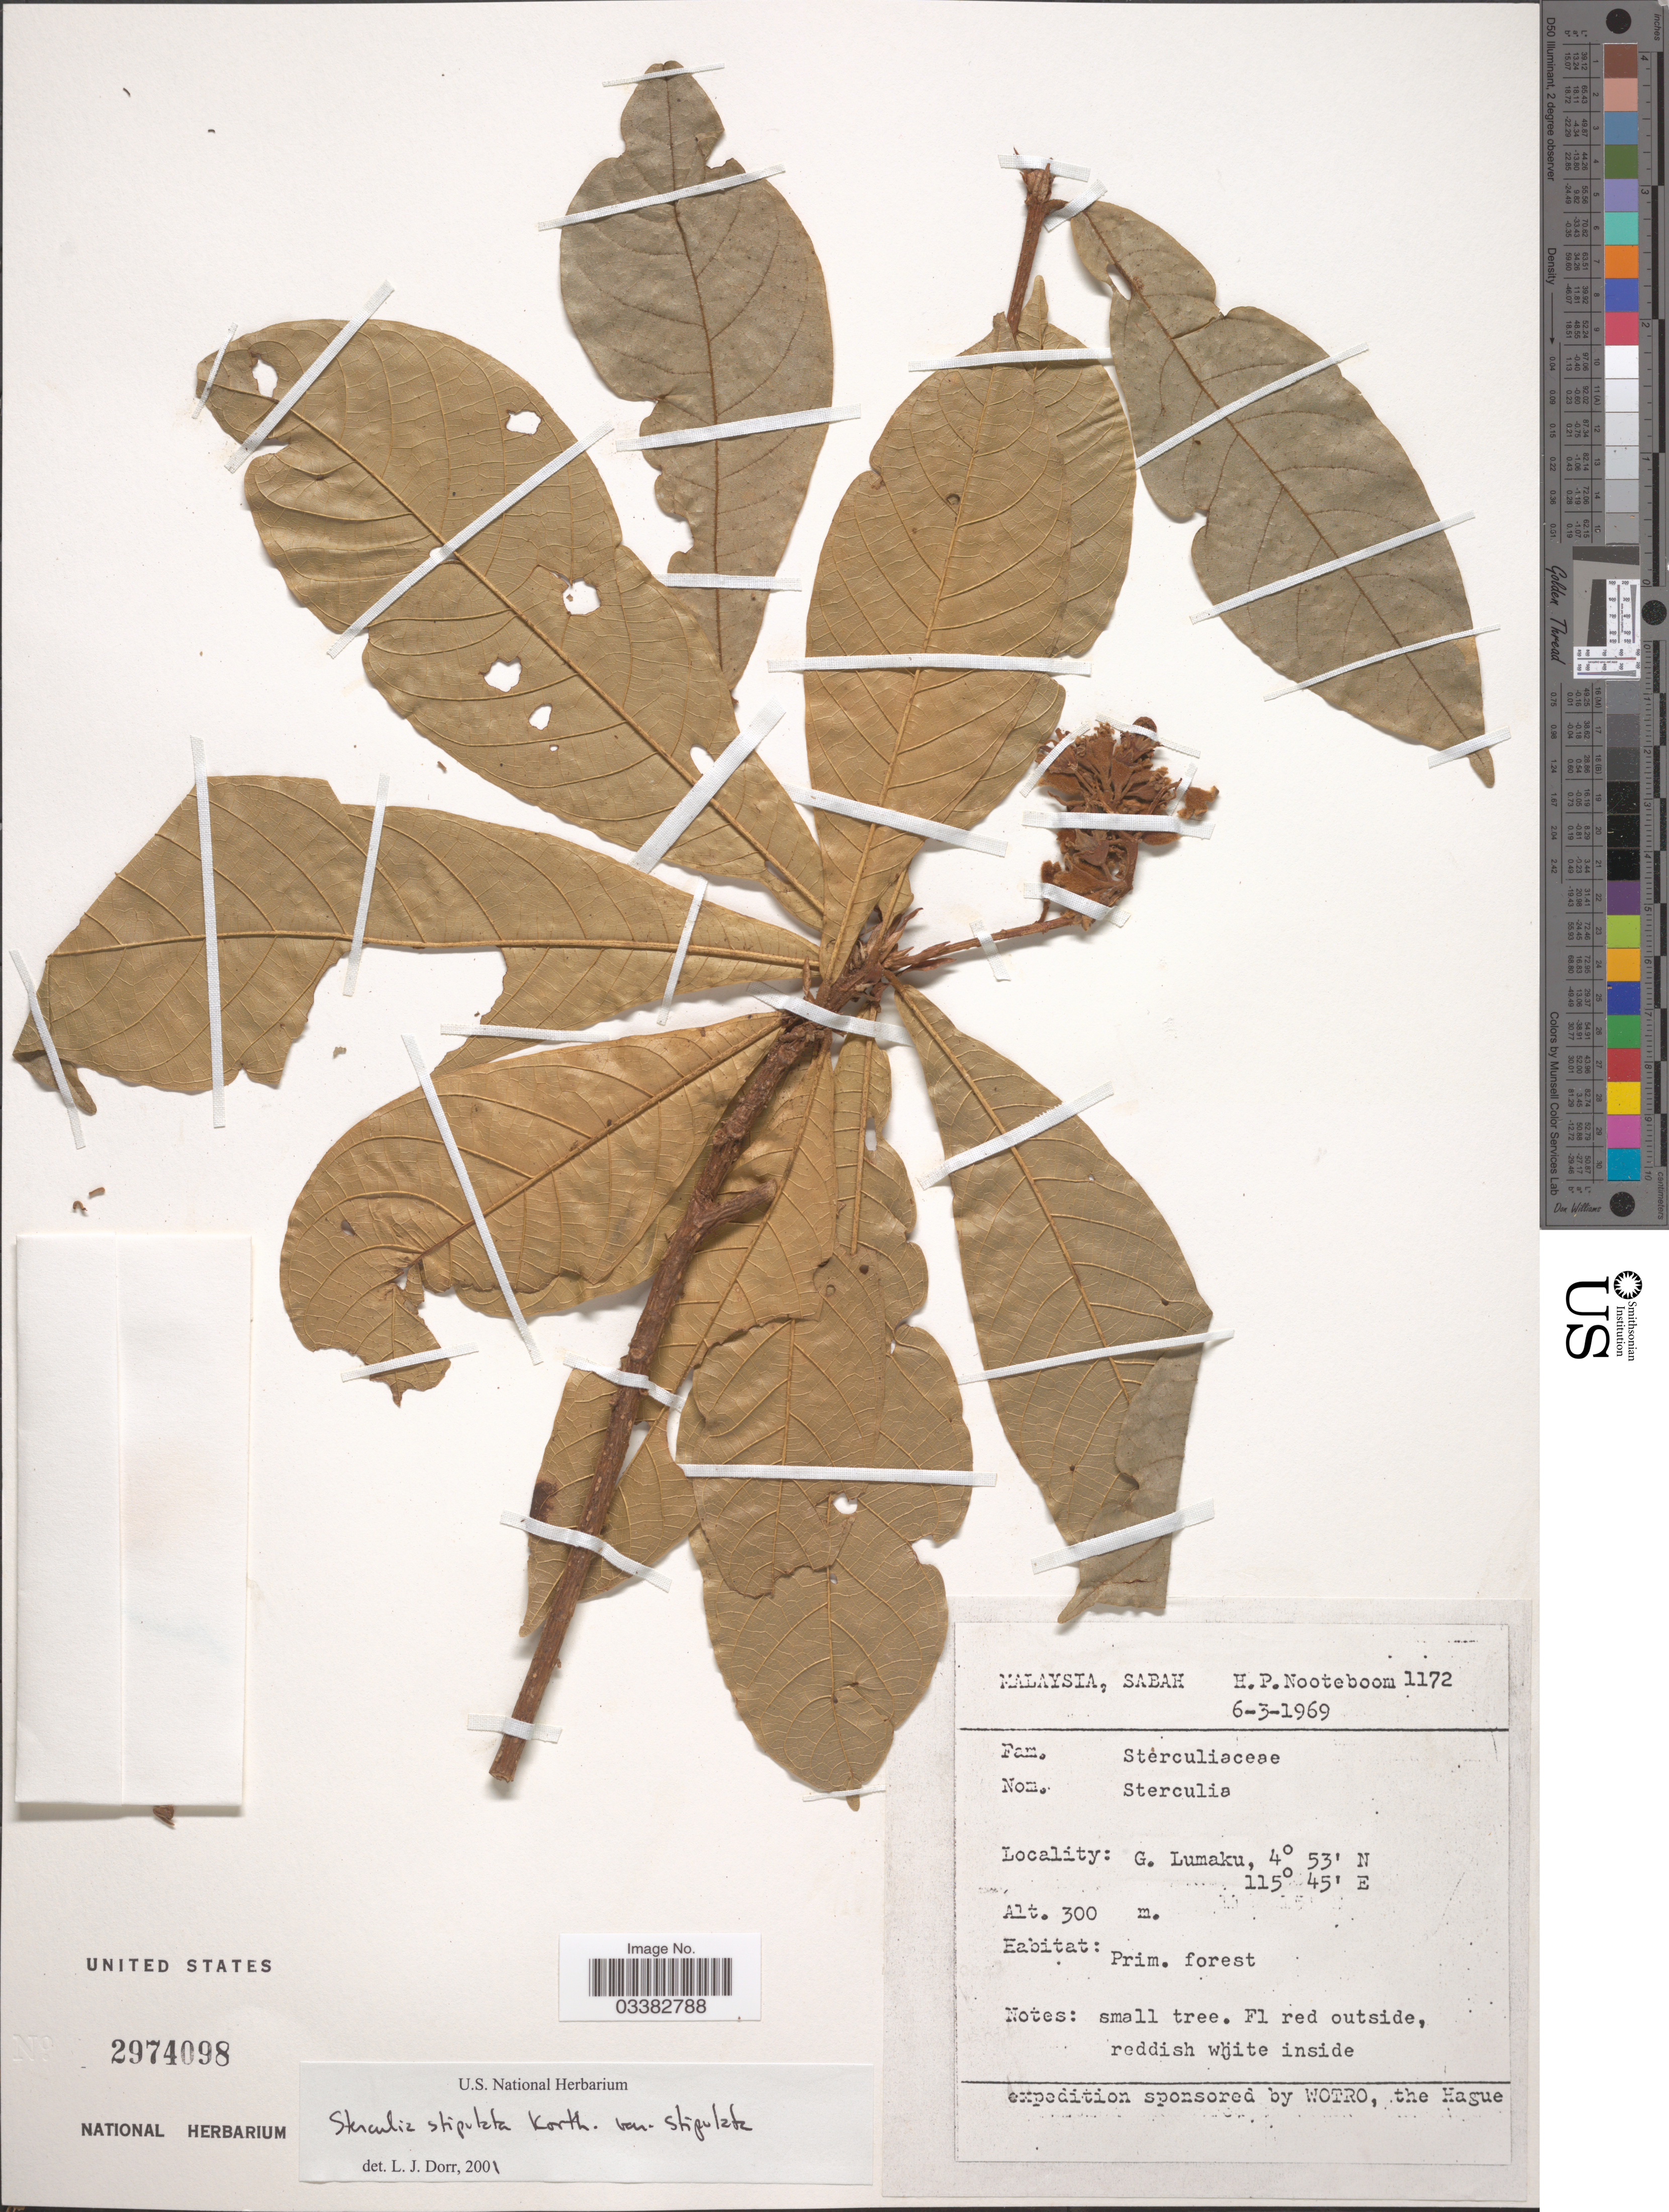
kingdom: Plantae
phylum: Tracheophyta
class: Magnoliopsida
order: Malvales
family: Malvaceae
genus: Sterculia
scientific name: Sterculia stipulata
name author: Korth.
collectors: H. P. Nooteboom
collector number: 1172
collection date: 1969-03-06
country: Malaysia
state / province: Sabah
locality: G. Lumaku.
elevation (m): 300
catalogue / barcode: US 2974098